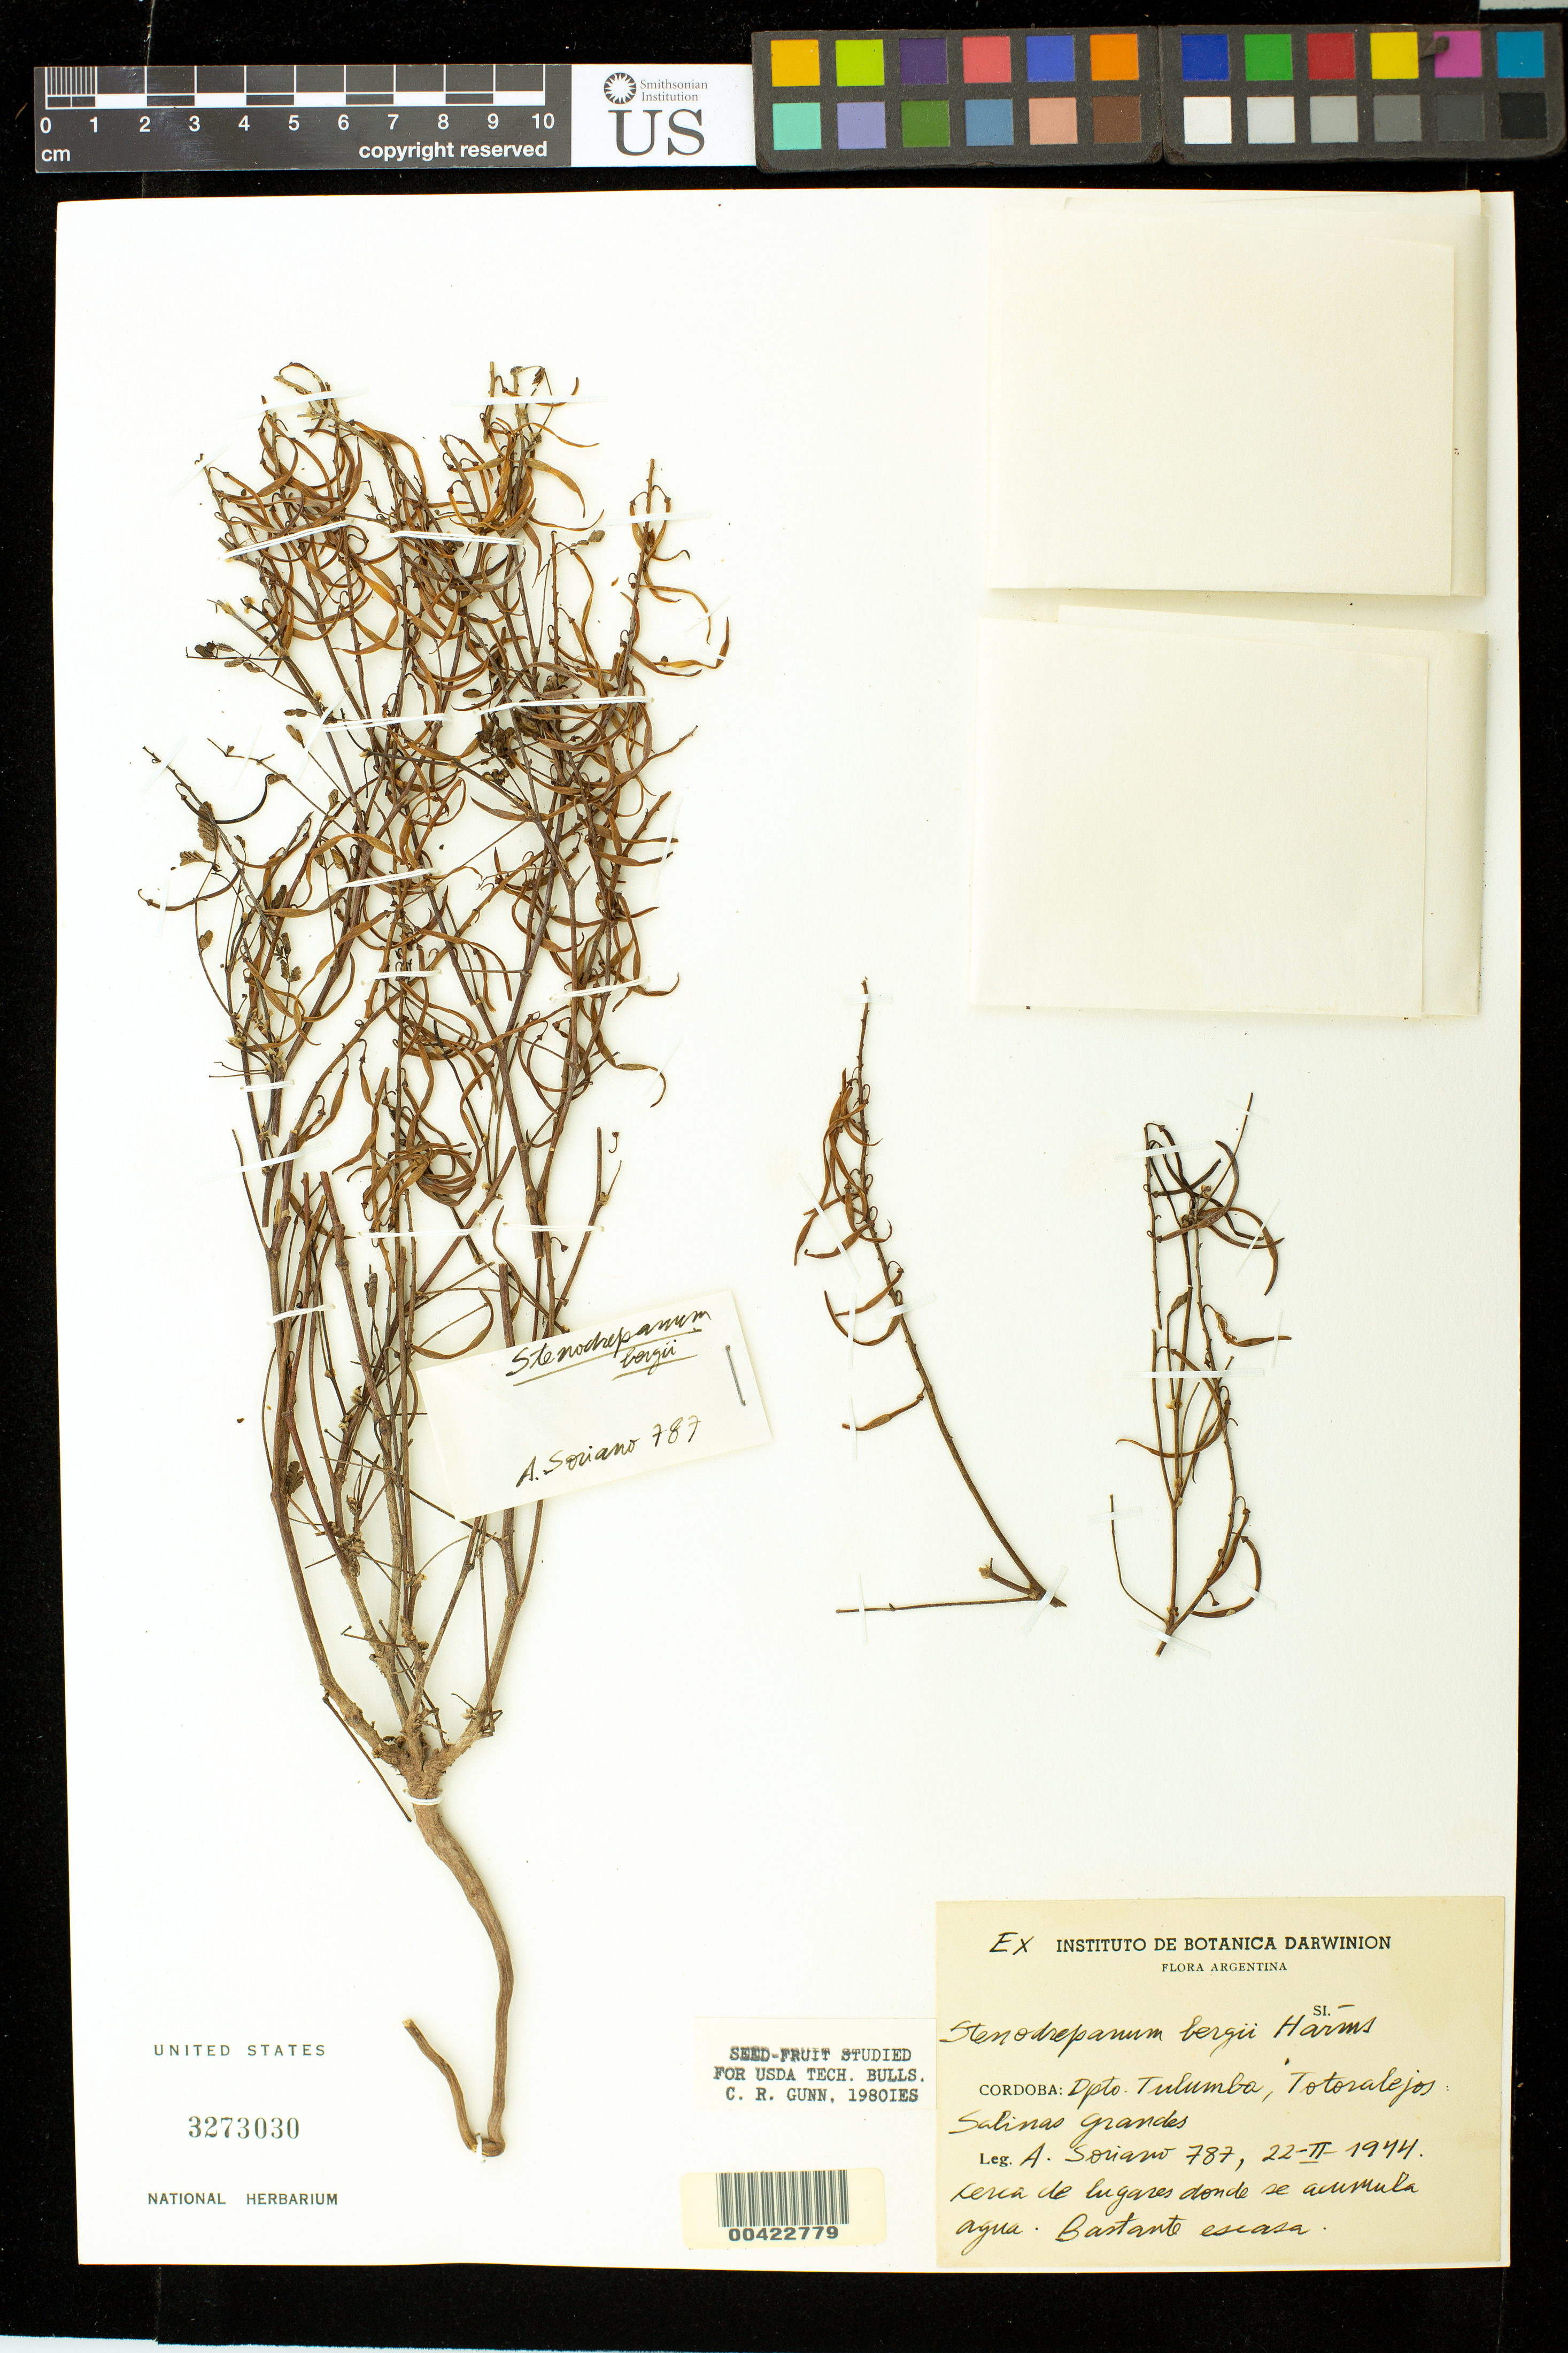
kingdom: Plantae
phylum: Tracheophyta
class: Magnoliopsida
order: Fabales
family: Fabaceae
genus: Stenodrepanum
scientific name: Stenodrepanum bergii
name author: Harms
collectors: A. Soriano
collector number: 787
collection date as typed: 22 Feb 1944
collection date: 1944-02-22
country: Argentina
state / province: Córdoba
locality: Tulumba, Totosalejos, Salinas Grandes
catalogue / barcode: US 3273030